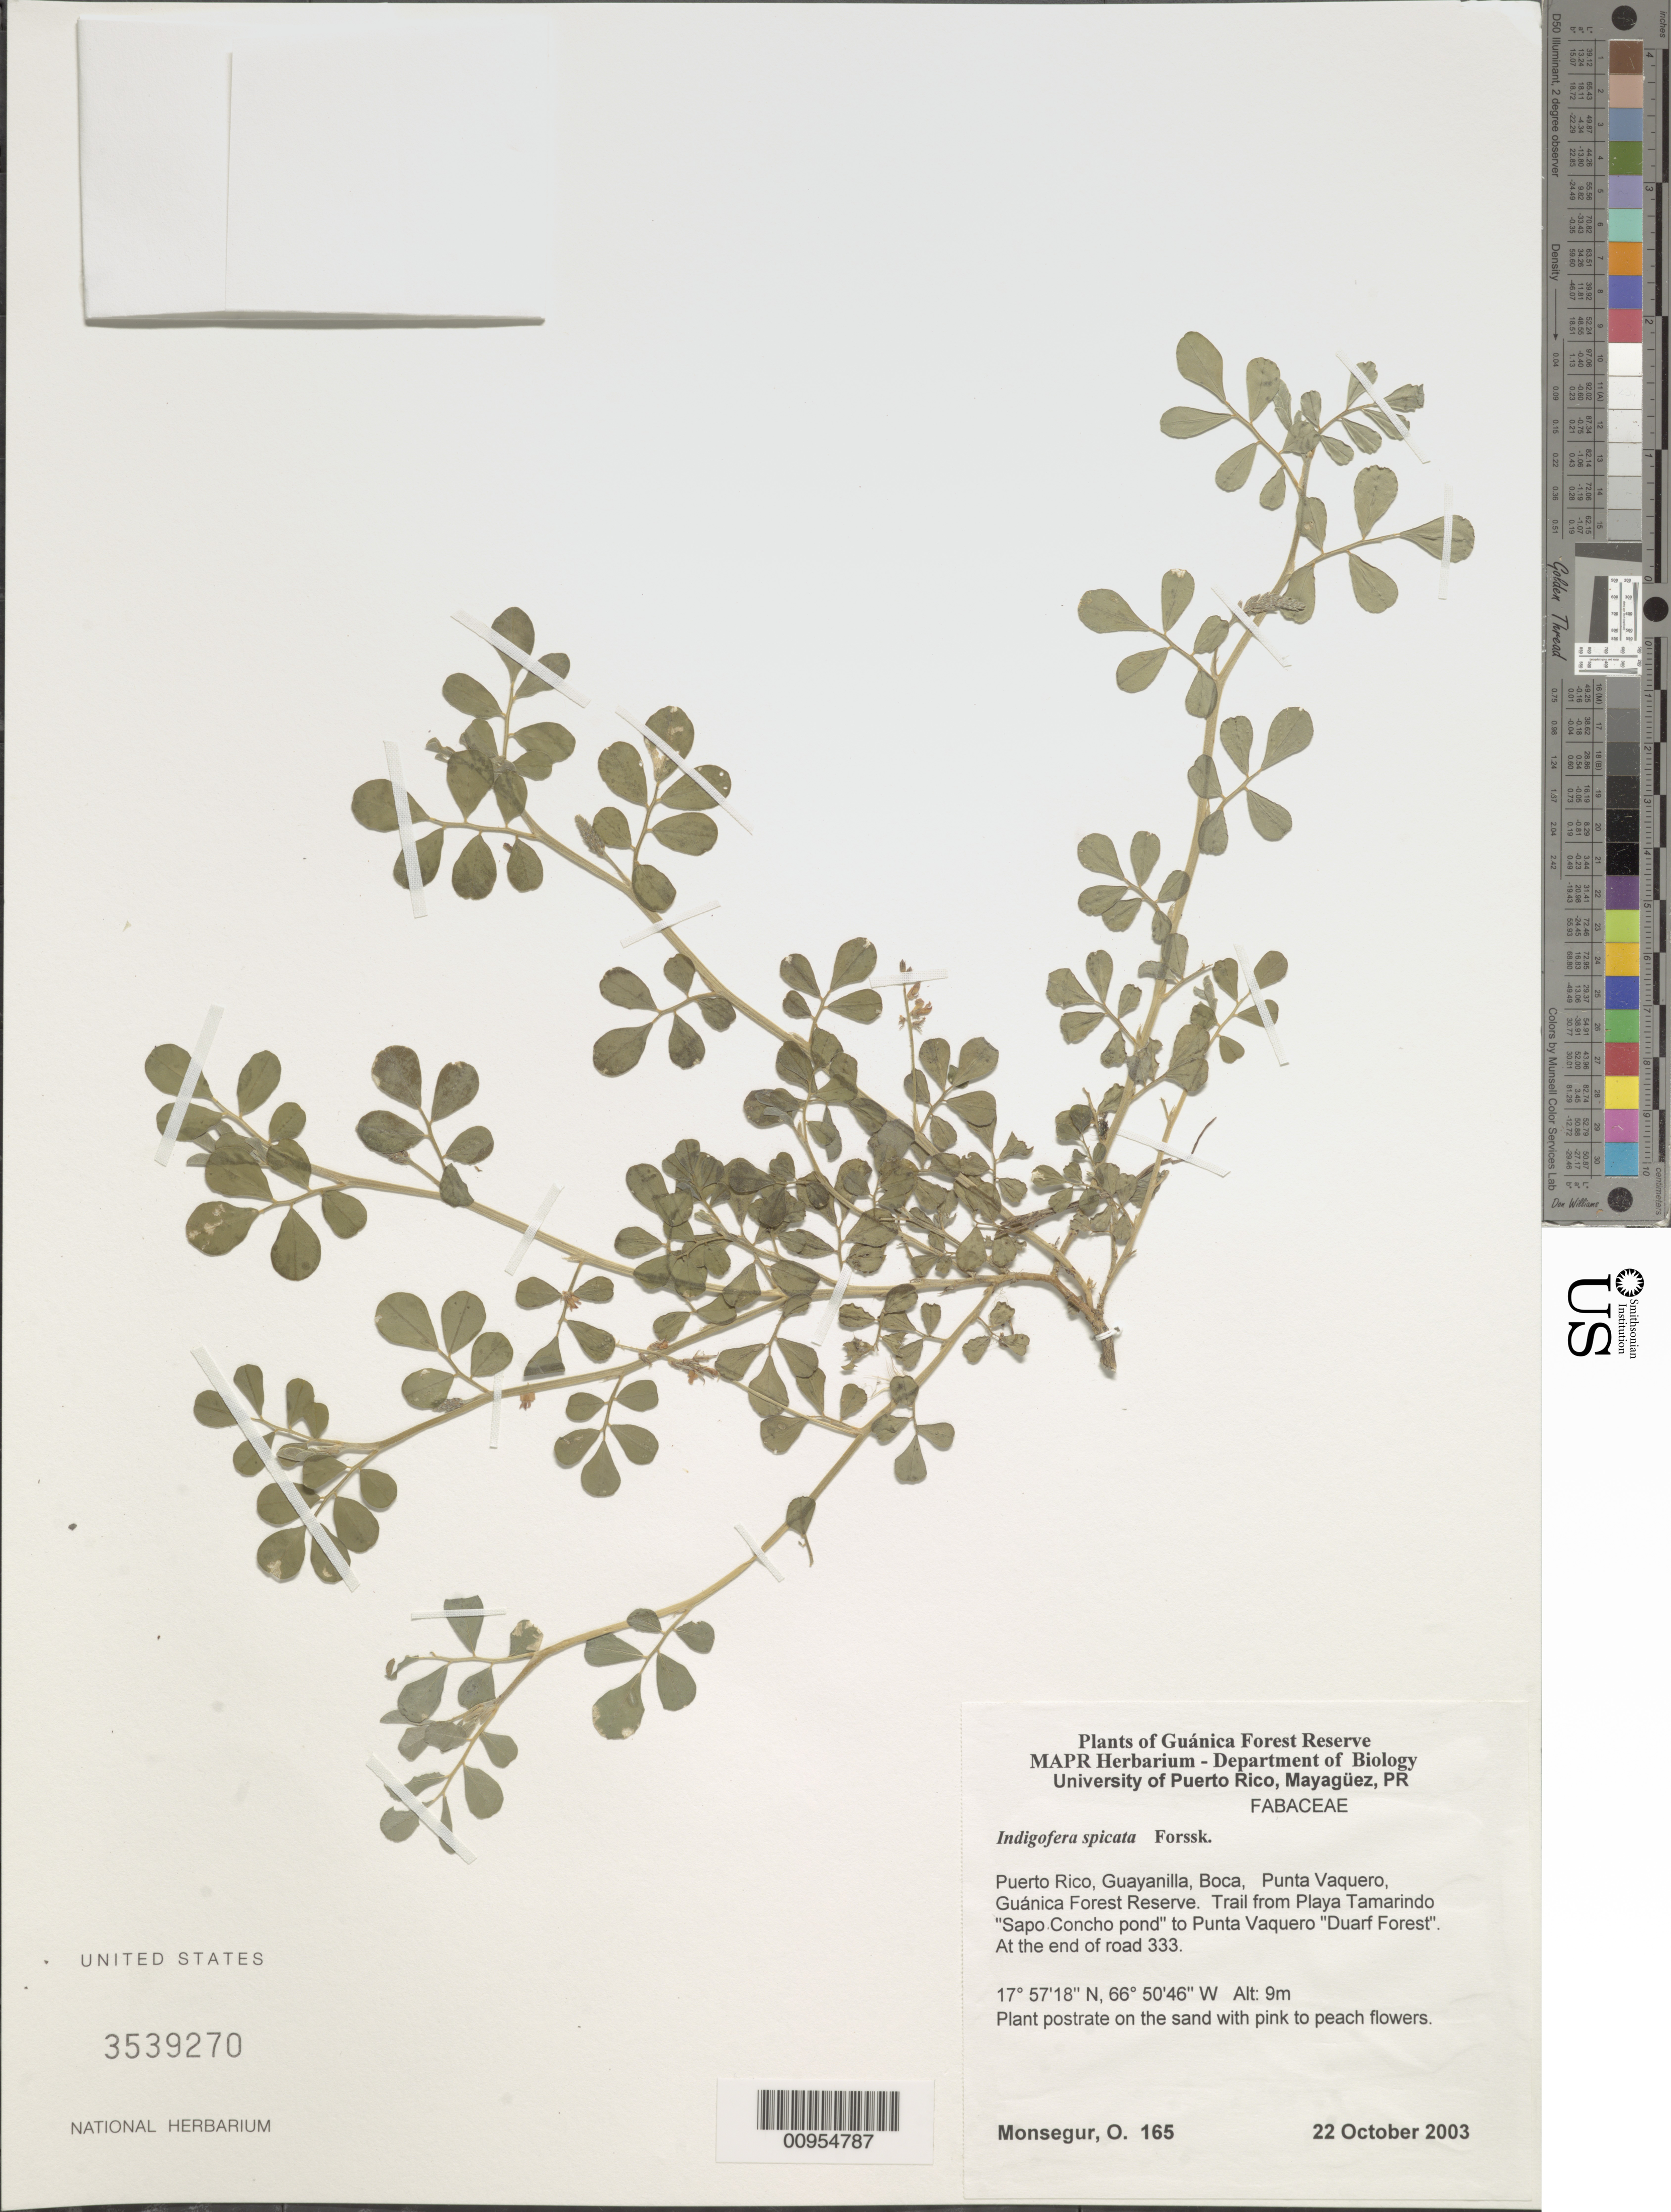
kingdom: Plantae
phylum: Tracheophyta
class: Magnoliopsida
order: Fabales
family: Fabaceae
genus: Indigofera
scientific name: Indigofera spicata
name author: Forssk.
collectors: O. Monsegur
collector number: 165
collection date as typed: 22 Oct 2003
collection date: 2003-10-22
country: Puerto Rico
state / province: Guayanilla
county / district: Boca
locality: Guánica Forest Reserve. Punta Vaquero. Trail from Playa Tamarindo "Sapo Concho pond" to Punta Vaquero "Dwarf Forest". At the end of road 333.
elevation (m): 9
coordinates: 17.5718, 66.50464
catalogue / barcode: US 3539270